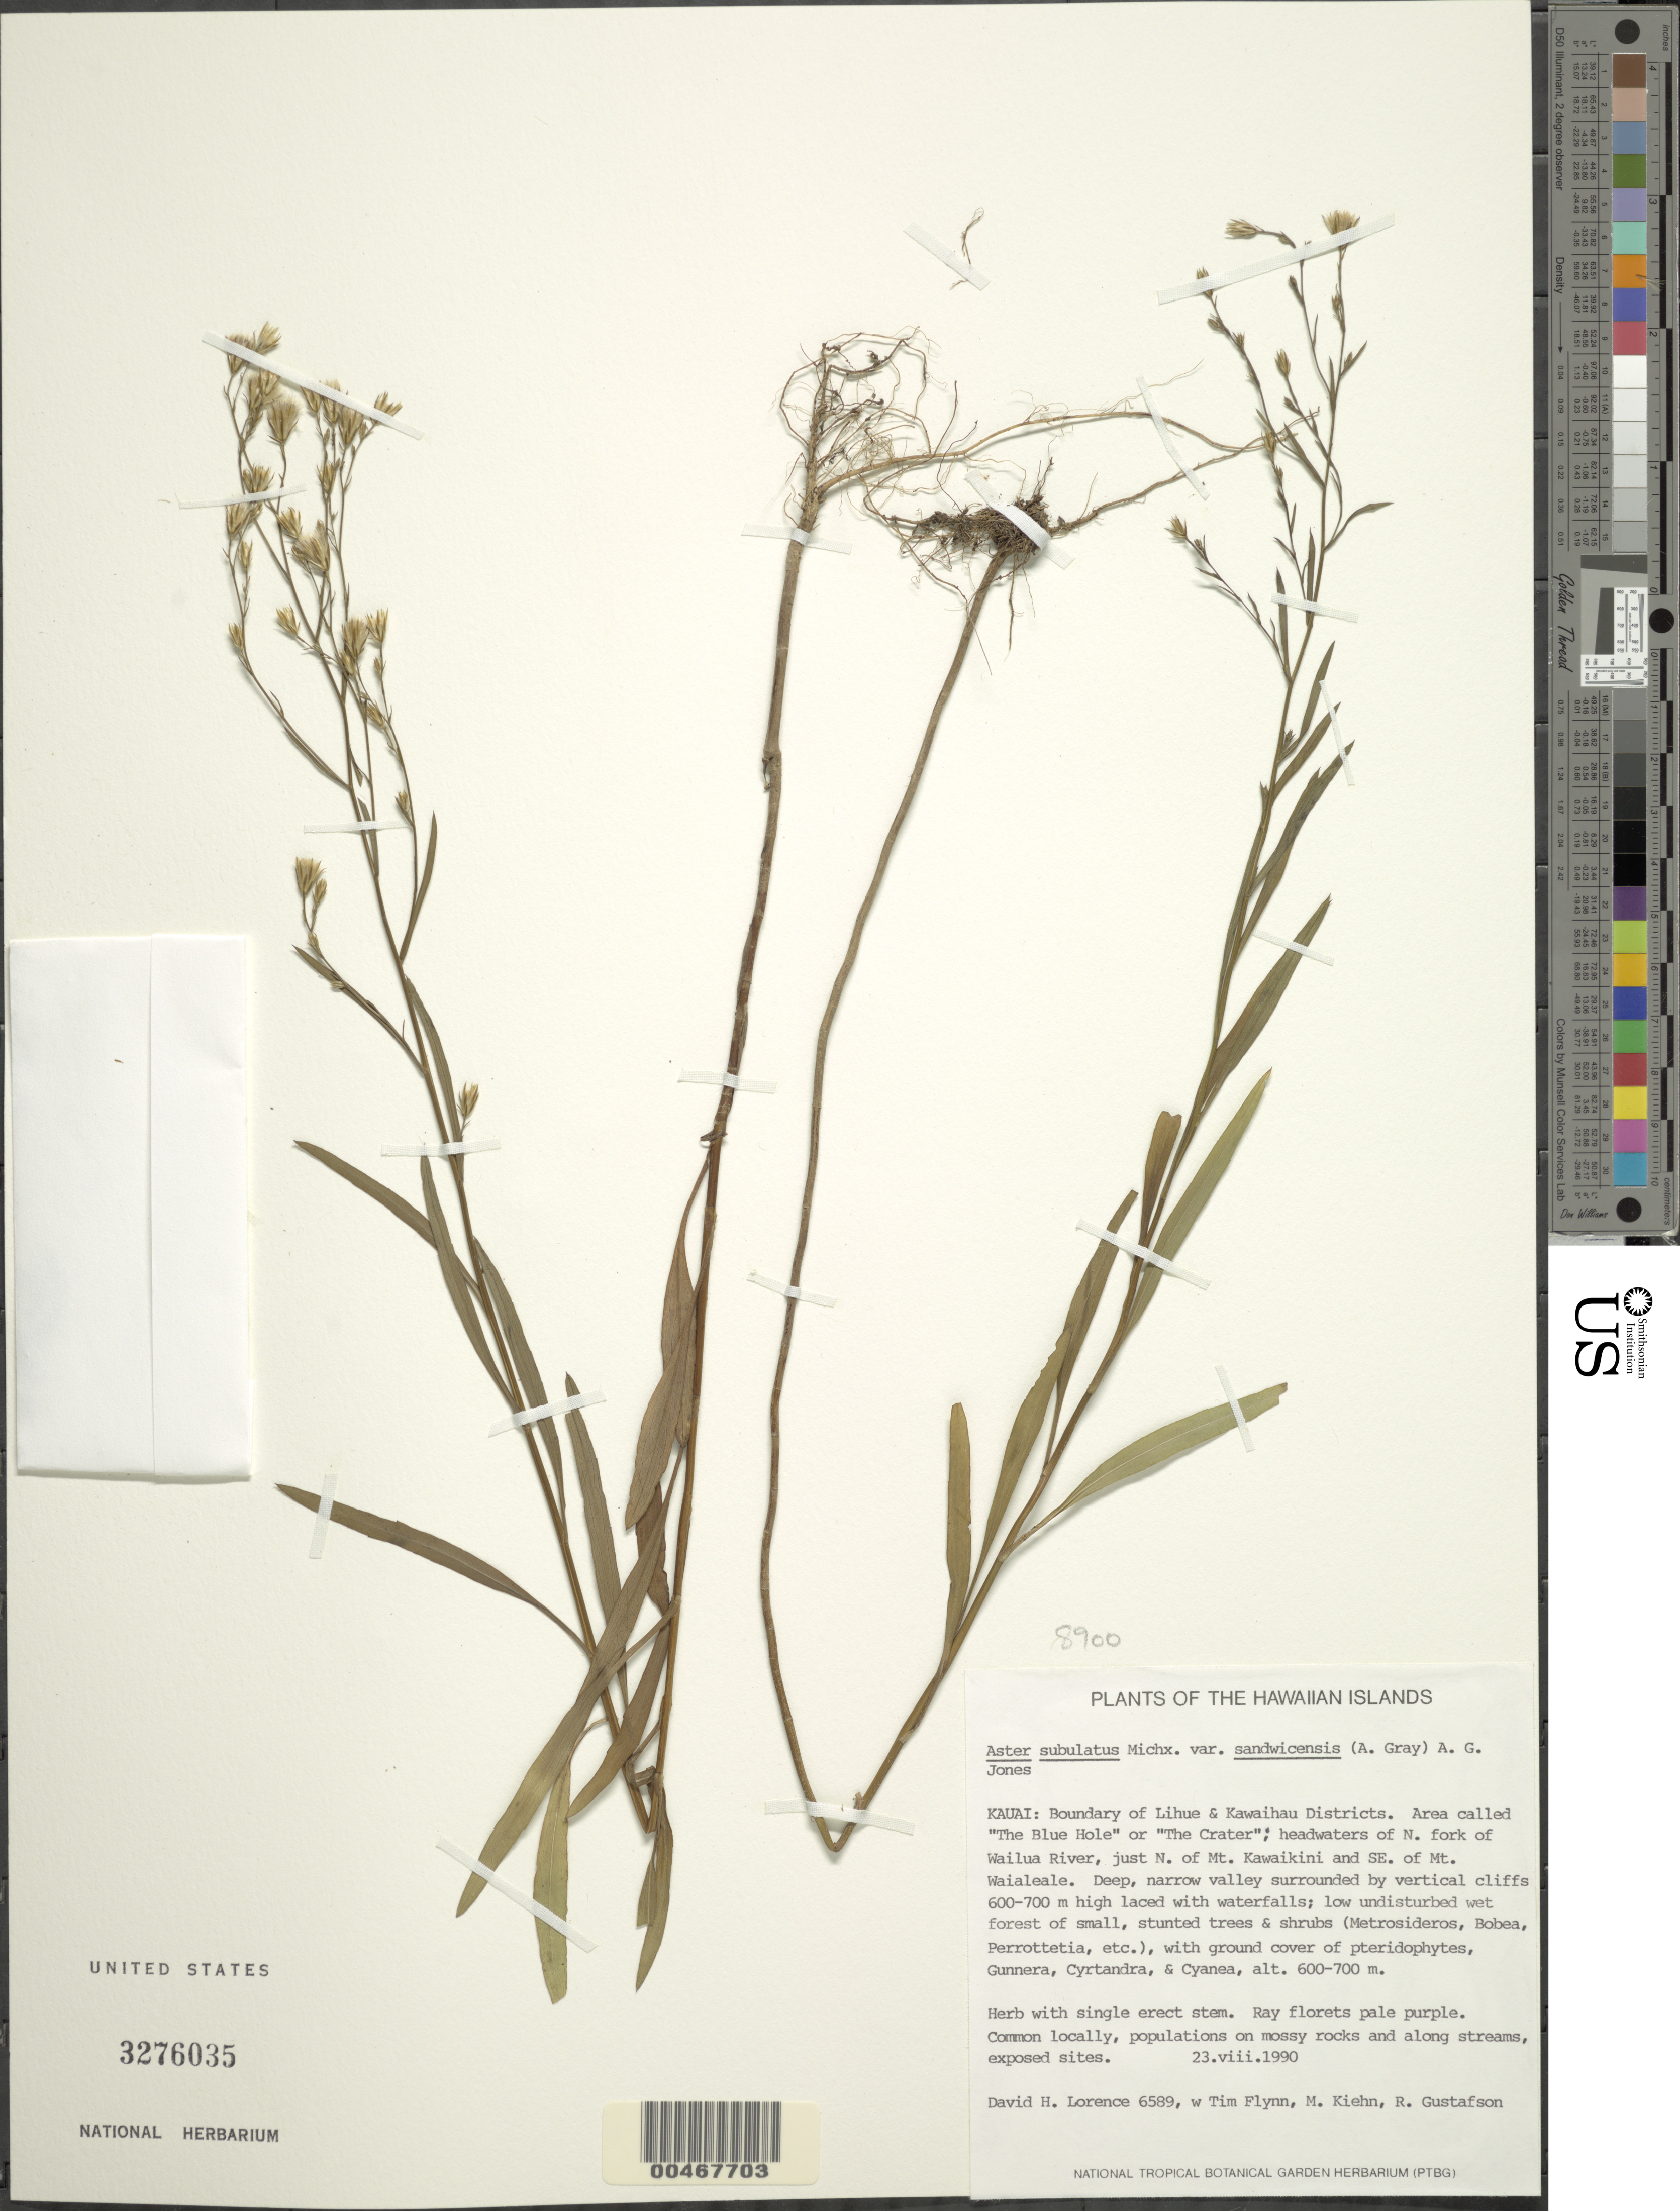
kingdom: Plantae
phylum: Tracheophyta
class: Magnoliopsida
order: Asterales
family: Asteraceae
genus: Symphyotrichum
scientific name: Symphyotrichum expansum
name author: (Poepp. ex Spreng.) G.L. Nesom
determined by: Wagner, W. L., (BOT), Smithsonian Institution - National Museum of Natural History (UNITED STATES)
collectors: D. Lorence, T. W. Flynn, M. Kiehn & R. Gustafson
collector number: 6589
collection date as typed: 23 Aug 1990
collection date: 1990-08-23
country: United States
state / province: Hawaii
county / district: Kauai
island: Kaua'i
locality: Bound. of Lihue & Kawaihau Dists., area called The Blue Hole of The Crater, hdwtrs. of N fork of Wailua River, ...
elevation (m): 600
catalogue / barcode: US 3276035